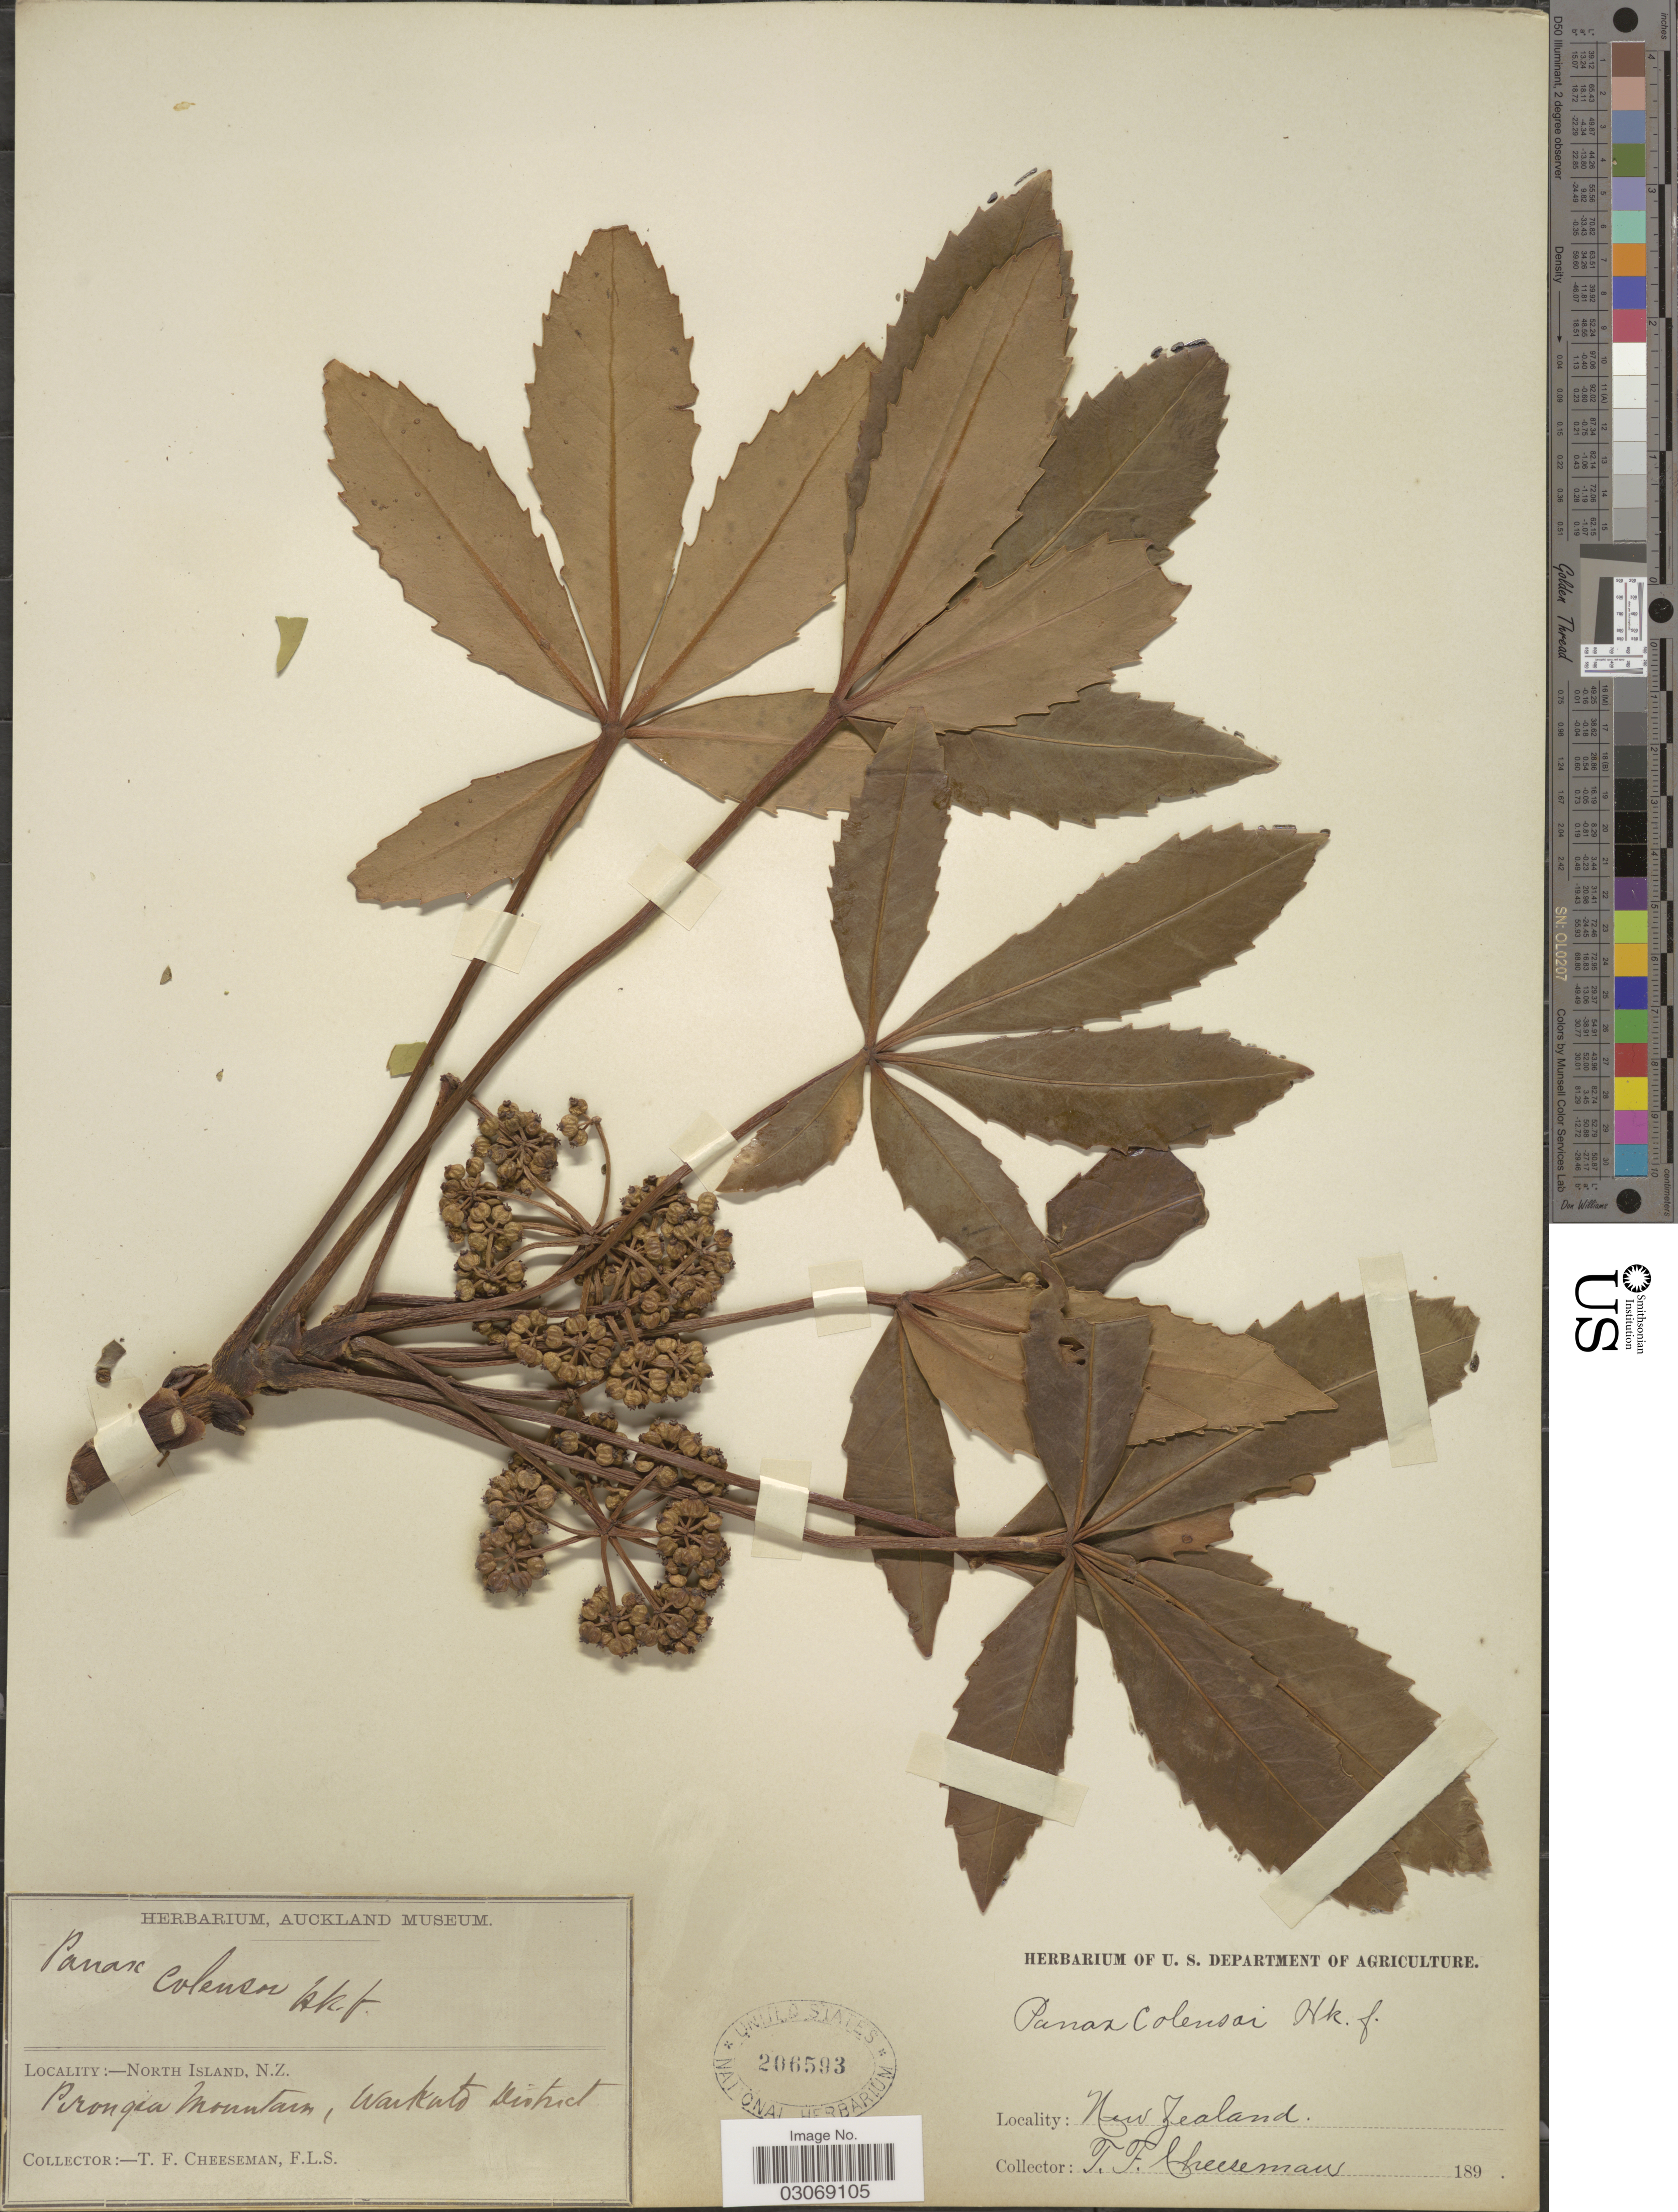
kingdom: Plantae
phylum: Tracheophyta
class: Magnoliopsida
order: Apiales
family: Araliaceae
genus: Nothopanax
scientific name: Nothopanax colensoi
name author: (Hook. f.) Seem.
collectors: T. F. Cheeseman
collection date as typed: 189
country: New Zealand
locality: North Island. Pirongia Mountain, Waikato District.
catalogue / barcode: US 206593